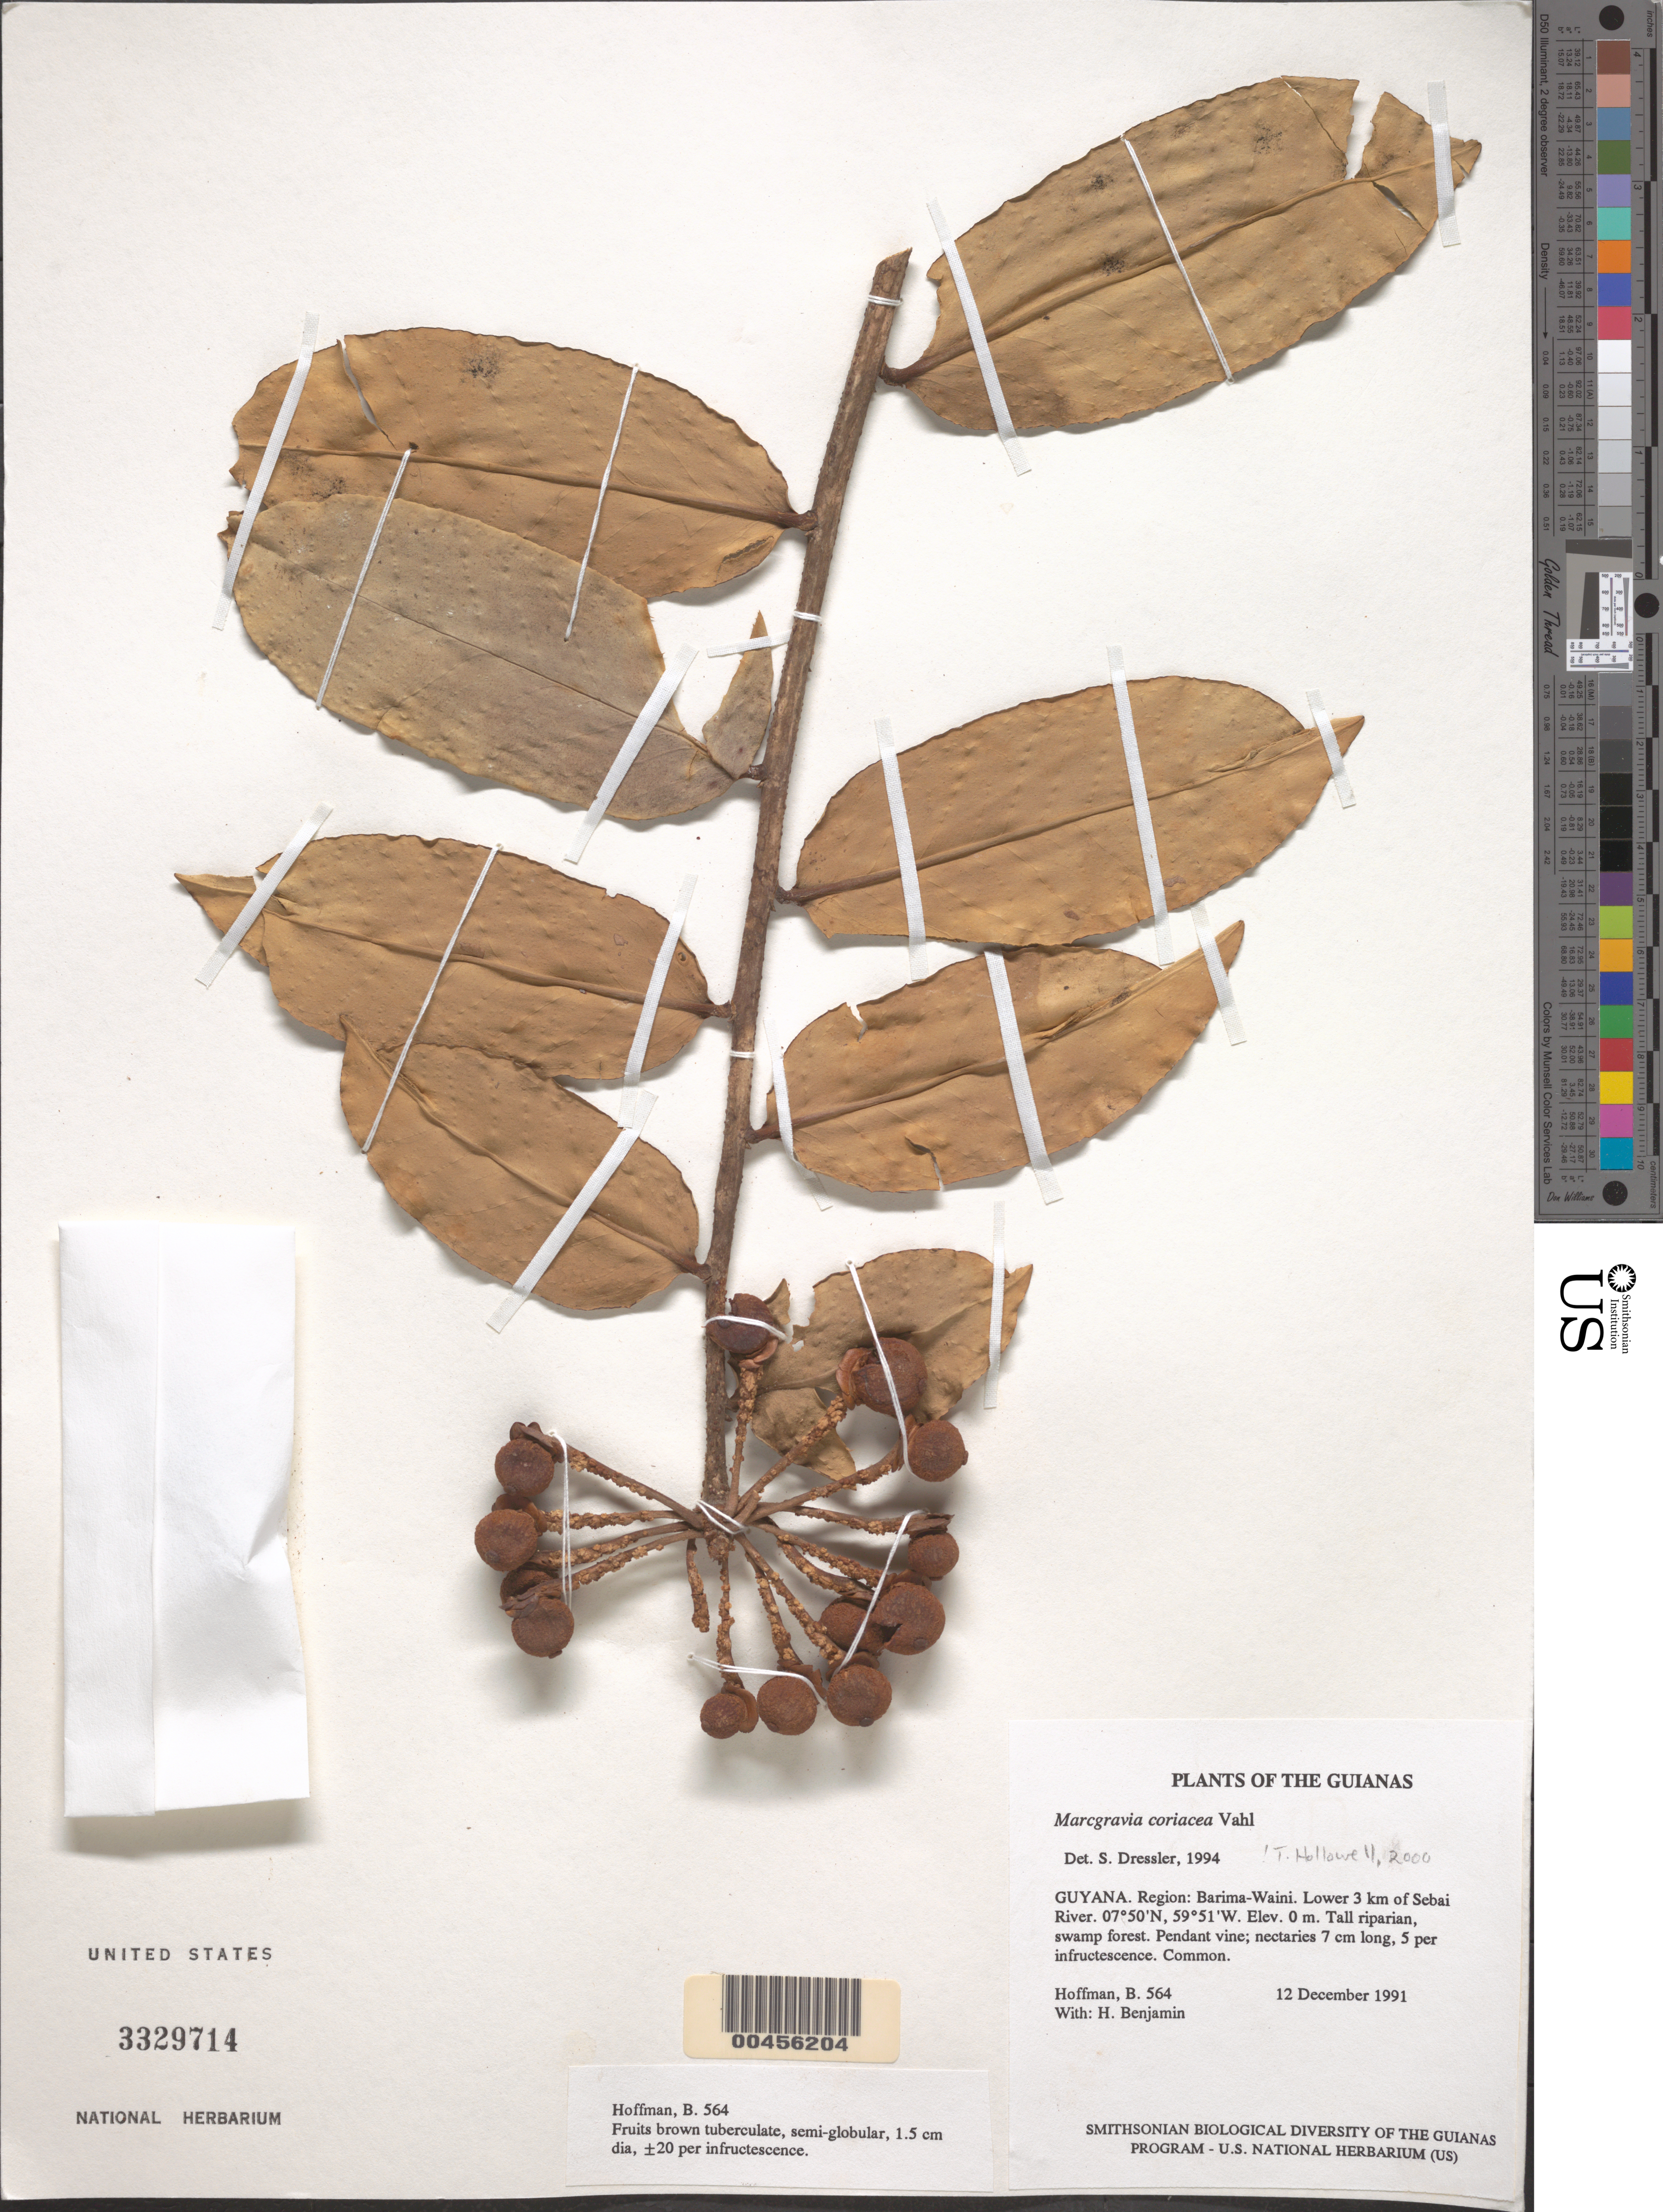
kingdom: Plantae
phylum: Tracheophyta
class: Magnoliopsida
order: Ericales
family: Marcgraviaceae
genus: Marcgravia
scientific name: Marcgravia coriacea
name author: Vahl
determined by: Dressler, S., (FR), Forschungsinstitut Und Naturmuseum Senckenberg (GERMANY)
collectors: B. Hoffman & H. Benjamin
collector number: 564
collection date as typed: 12 December 1991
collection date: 1991-12-12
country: Guyana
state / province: Barima-Waini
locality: Lower 3 km of Sebai River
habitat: Tall riparian, swamp forest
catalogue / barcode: US 3329714